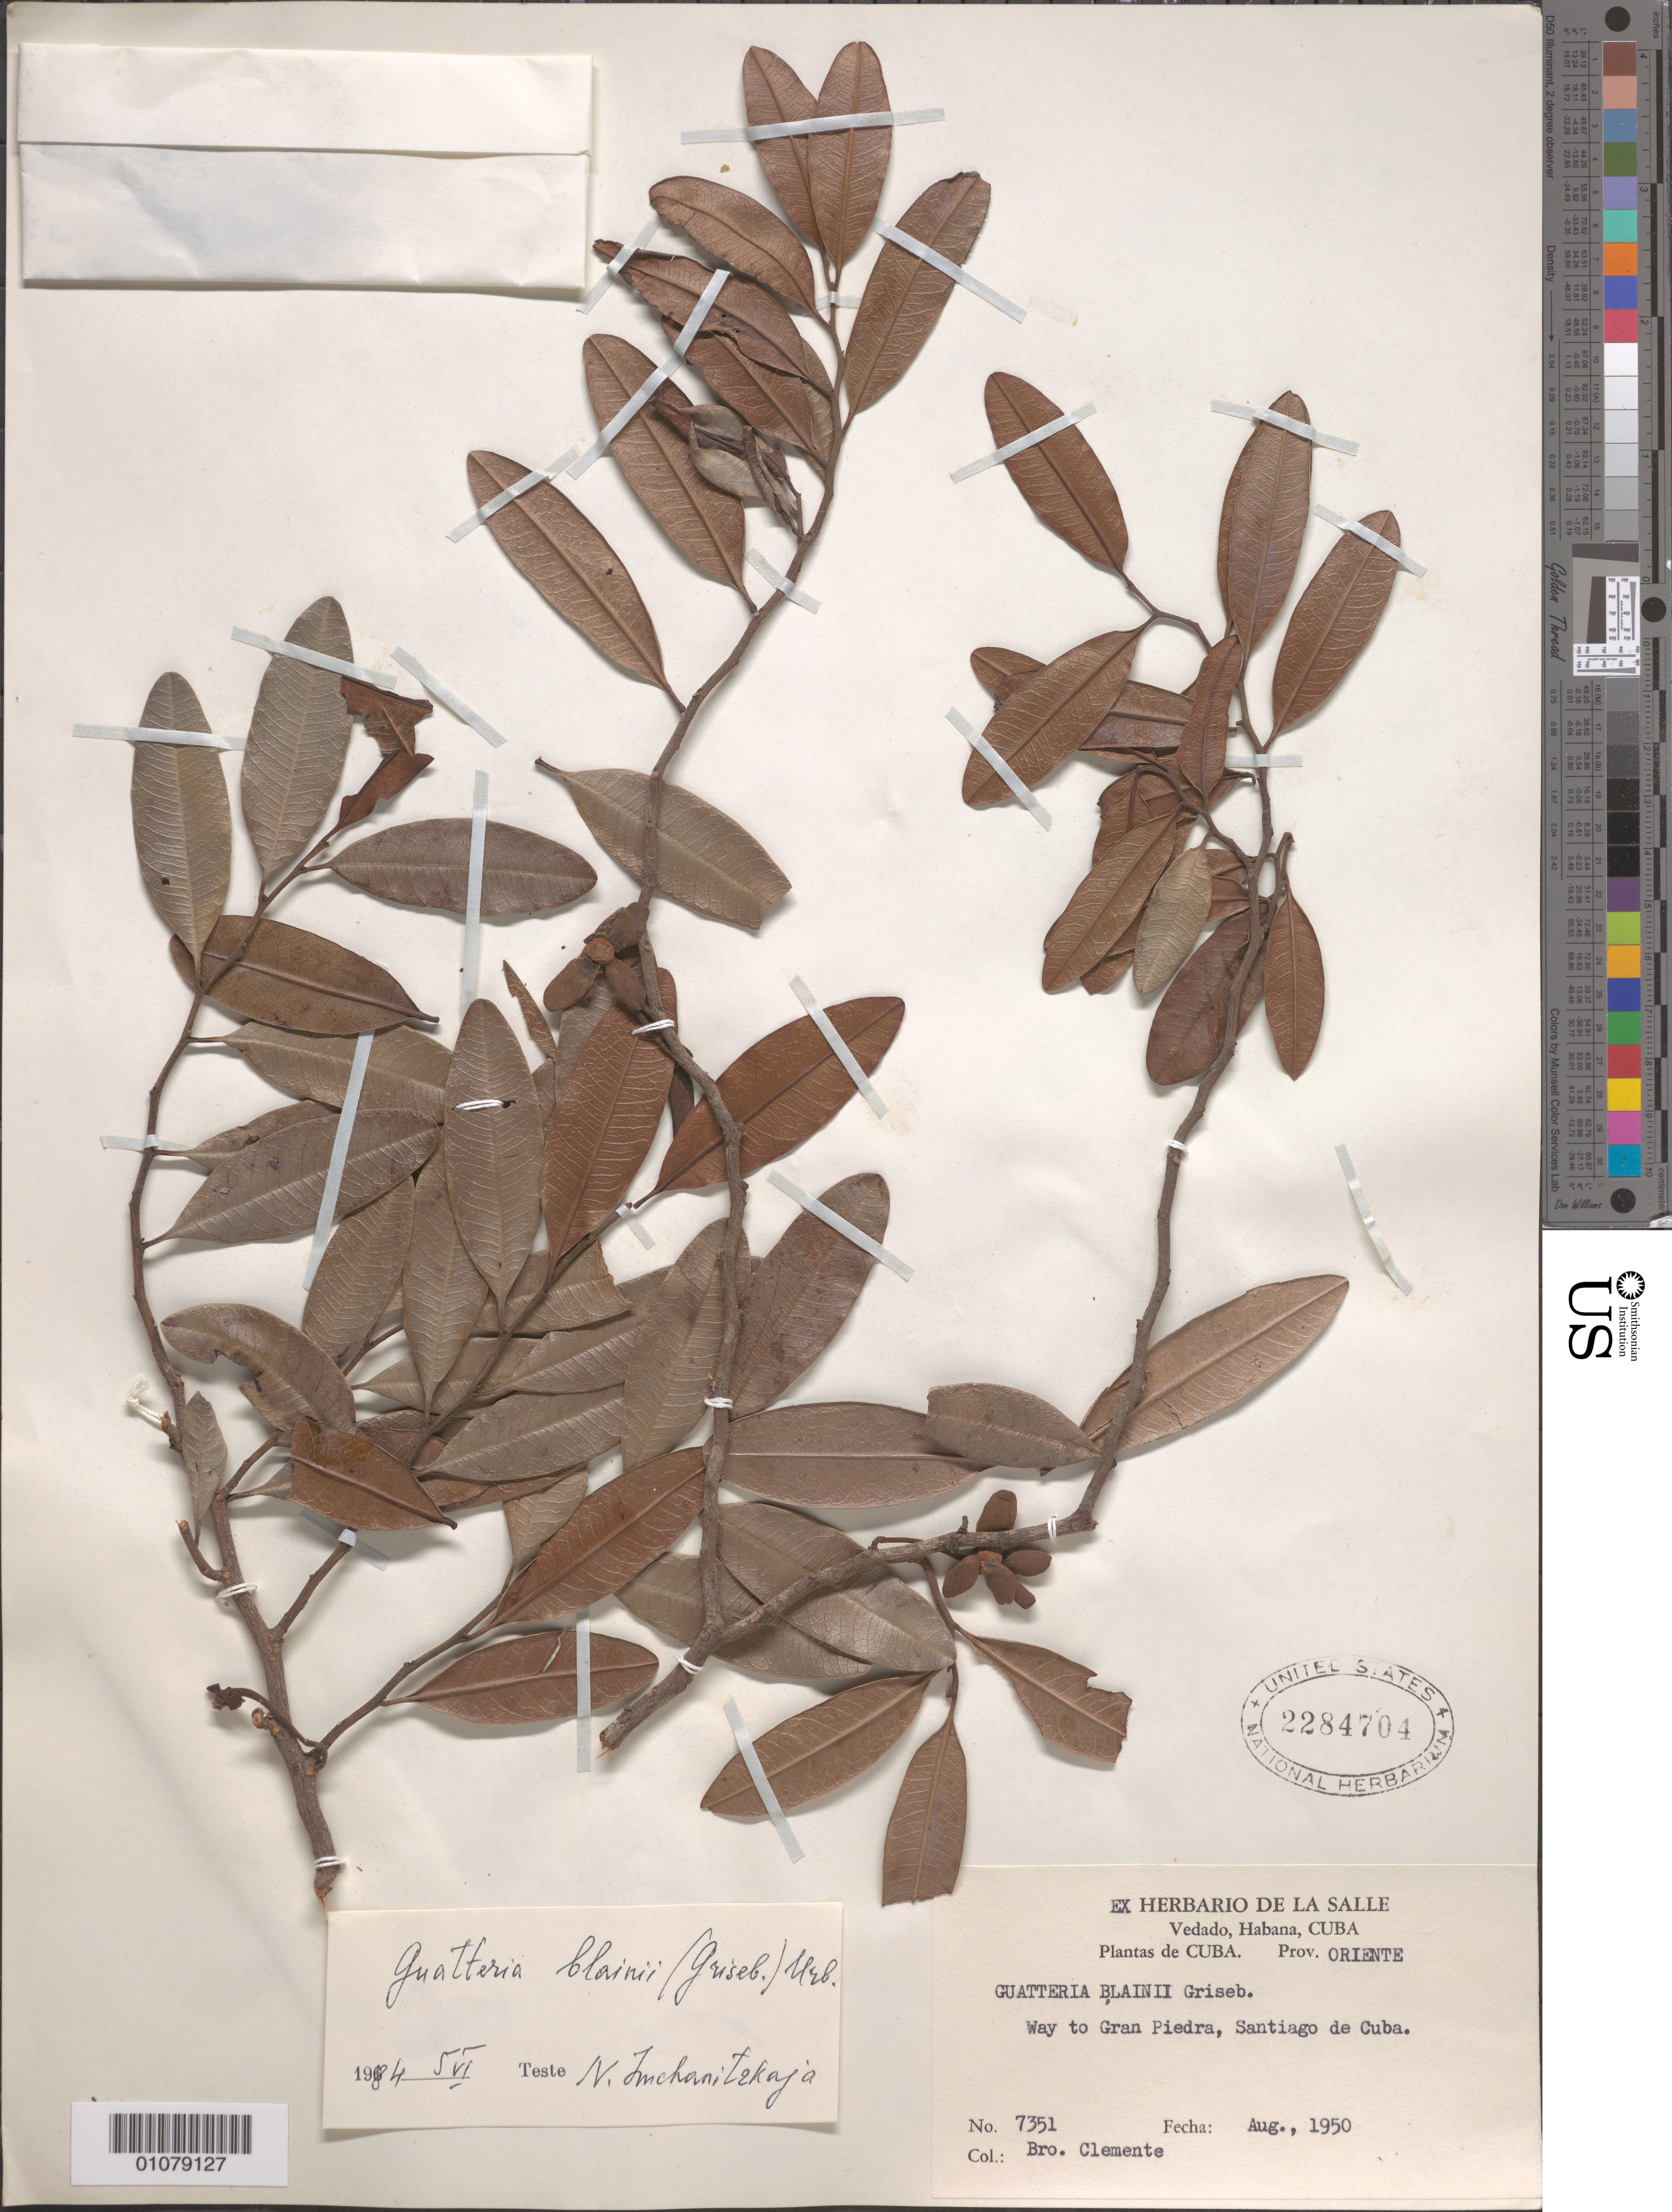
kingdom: Plantae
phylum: Tracheophyta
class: Magnoliopsida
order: Magnoliales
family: Annonaceae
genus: Guatteria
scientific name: Guatteria blainii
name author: (Griseb.) Urb.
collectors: Bro. Clemente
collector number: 7351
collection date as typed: Aug 1950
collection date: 1950-08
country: Cuba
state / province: Santiago de Cuba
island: Cuba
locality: Way to Gran Piedra, Santiago de Cuba, Prov Oriente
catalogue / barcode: US 2284704